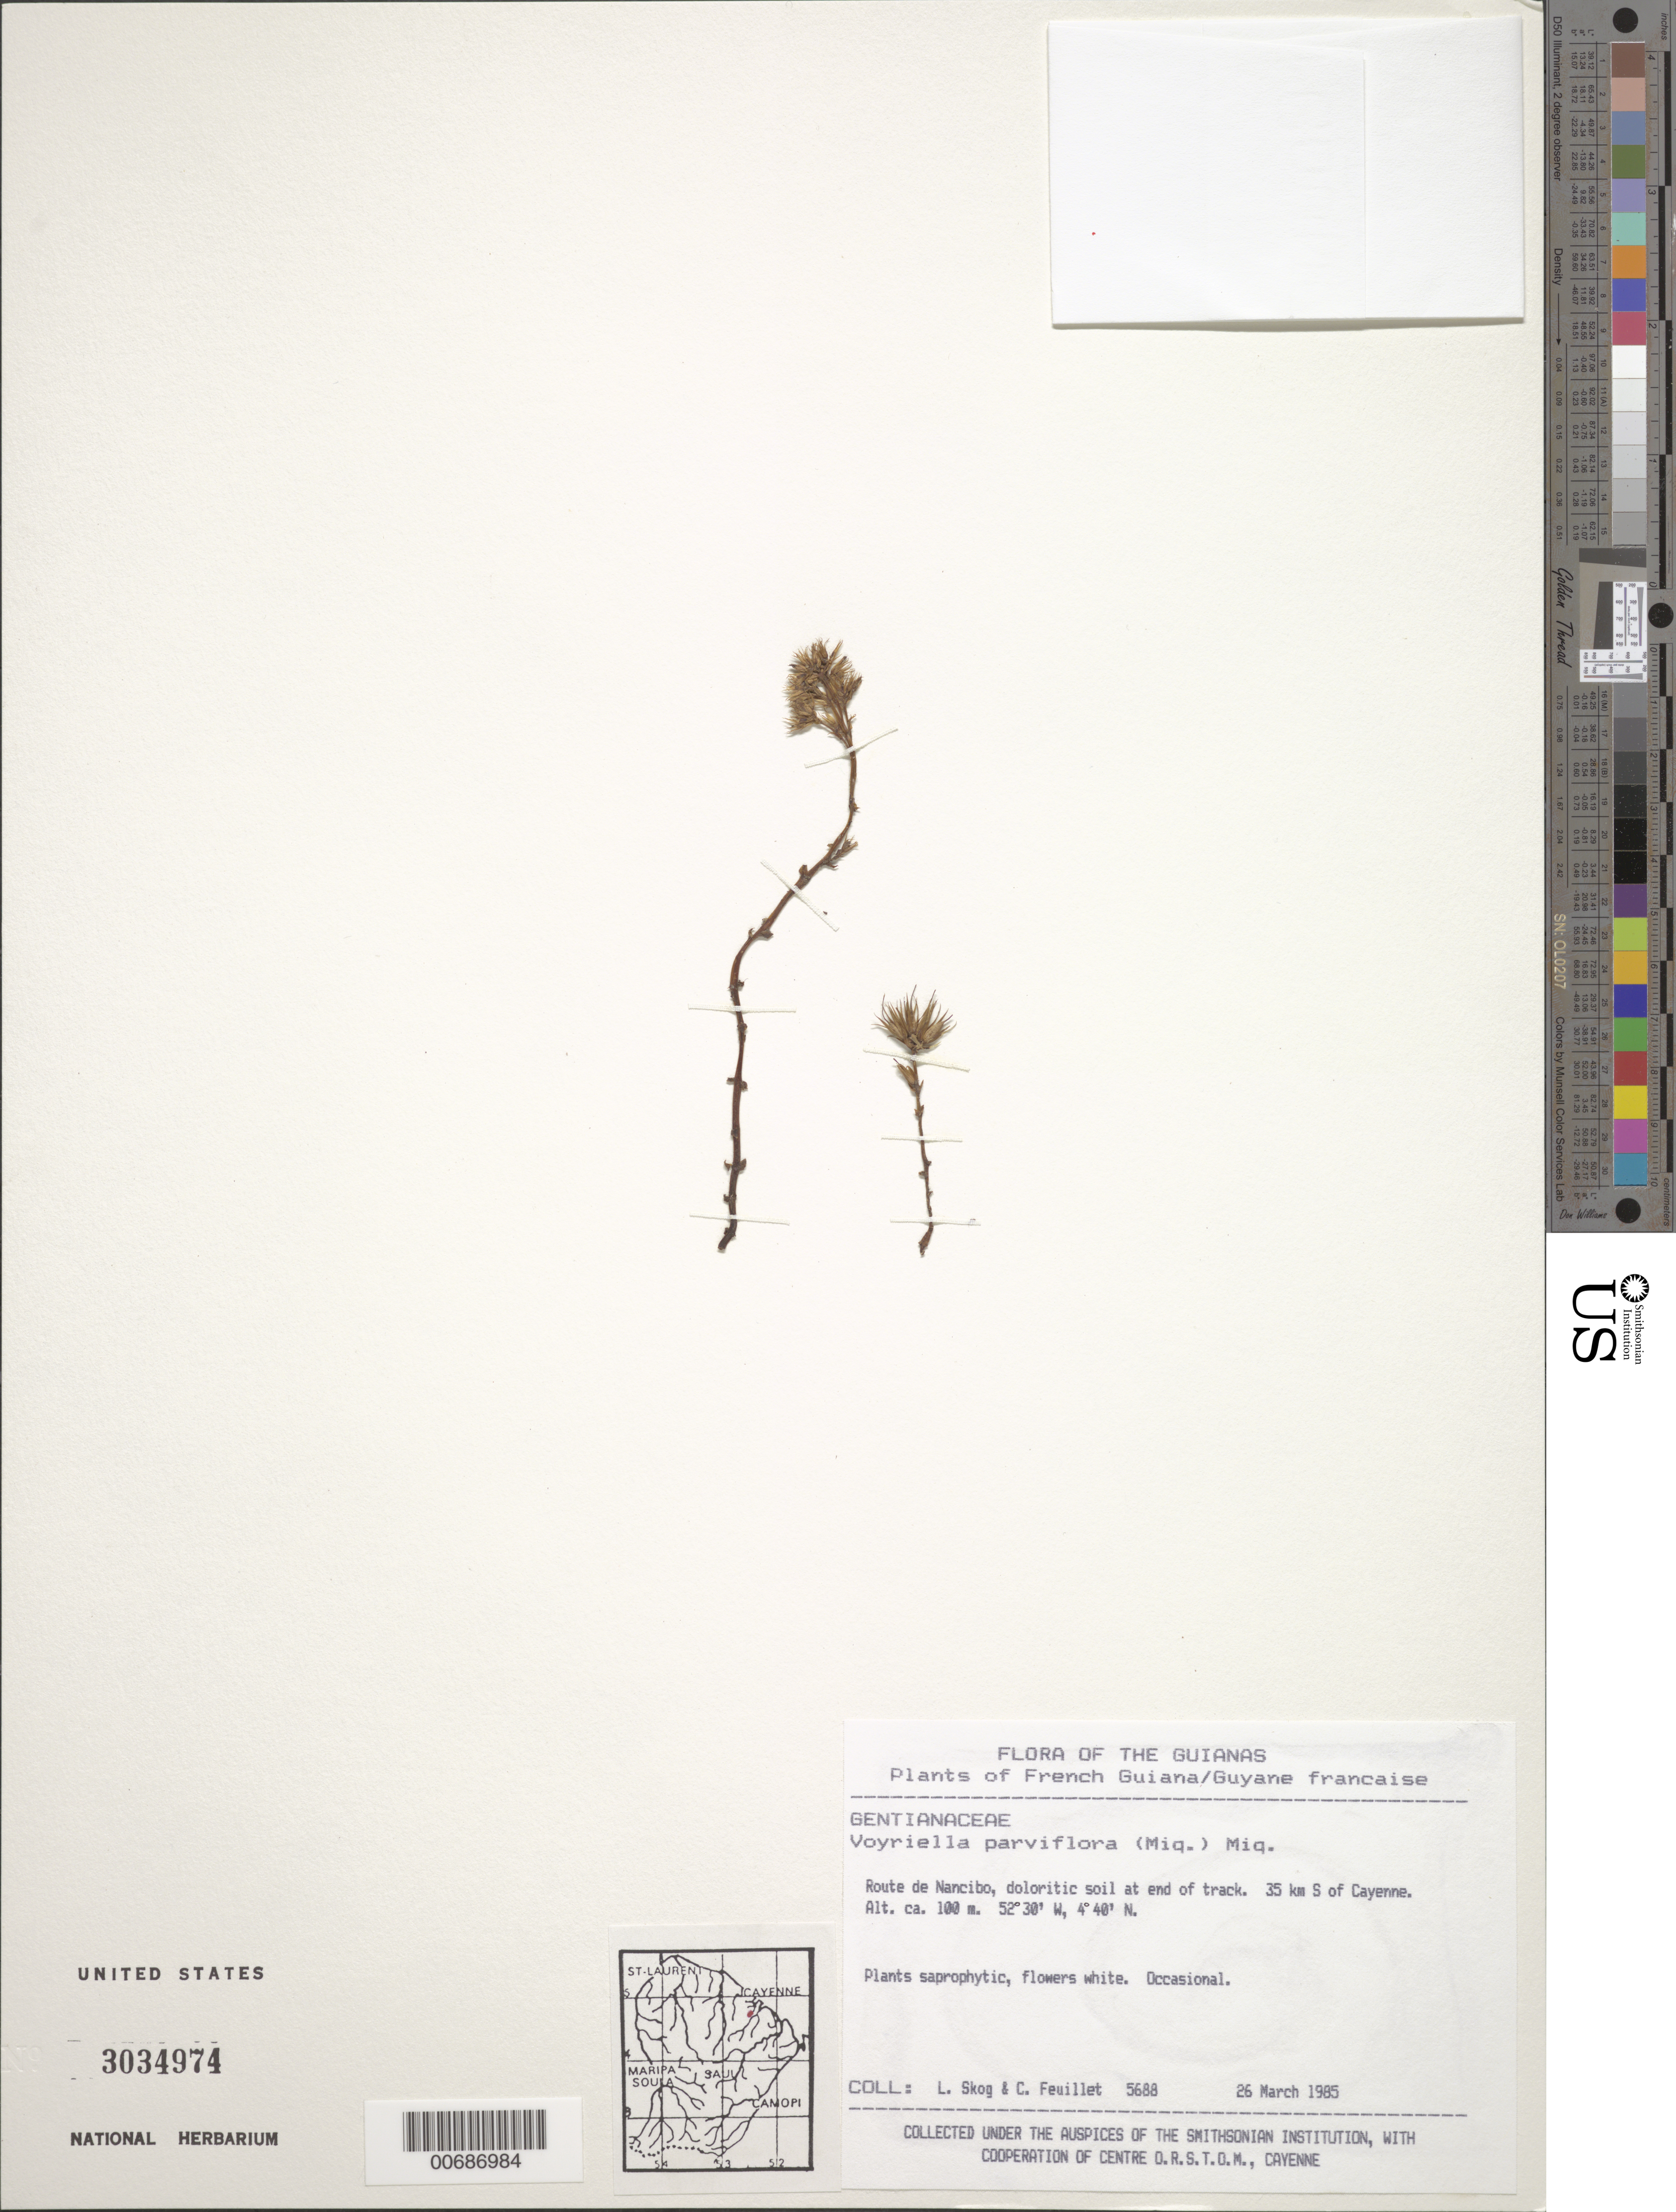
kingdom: Plantae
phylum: Tracheophyta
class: Magnoliopsida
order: Gentianales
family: Gentianaceae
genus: Voyriella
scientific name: Voyriella parviflora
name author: (Miq.) Miq.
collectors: L. E. Skog & C. Feuillet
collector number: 5688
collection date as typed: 26 March 1985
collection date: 1985-03-26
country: French Guiana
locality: Route de Nancibo, at end of track. 35 km S of Cayenne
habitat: Doloritic soil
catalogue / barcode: US 3034974